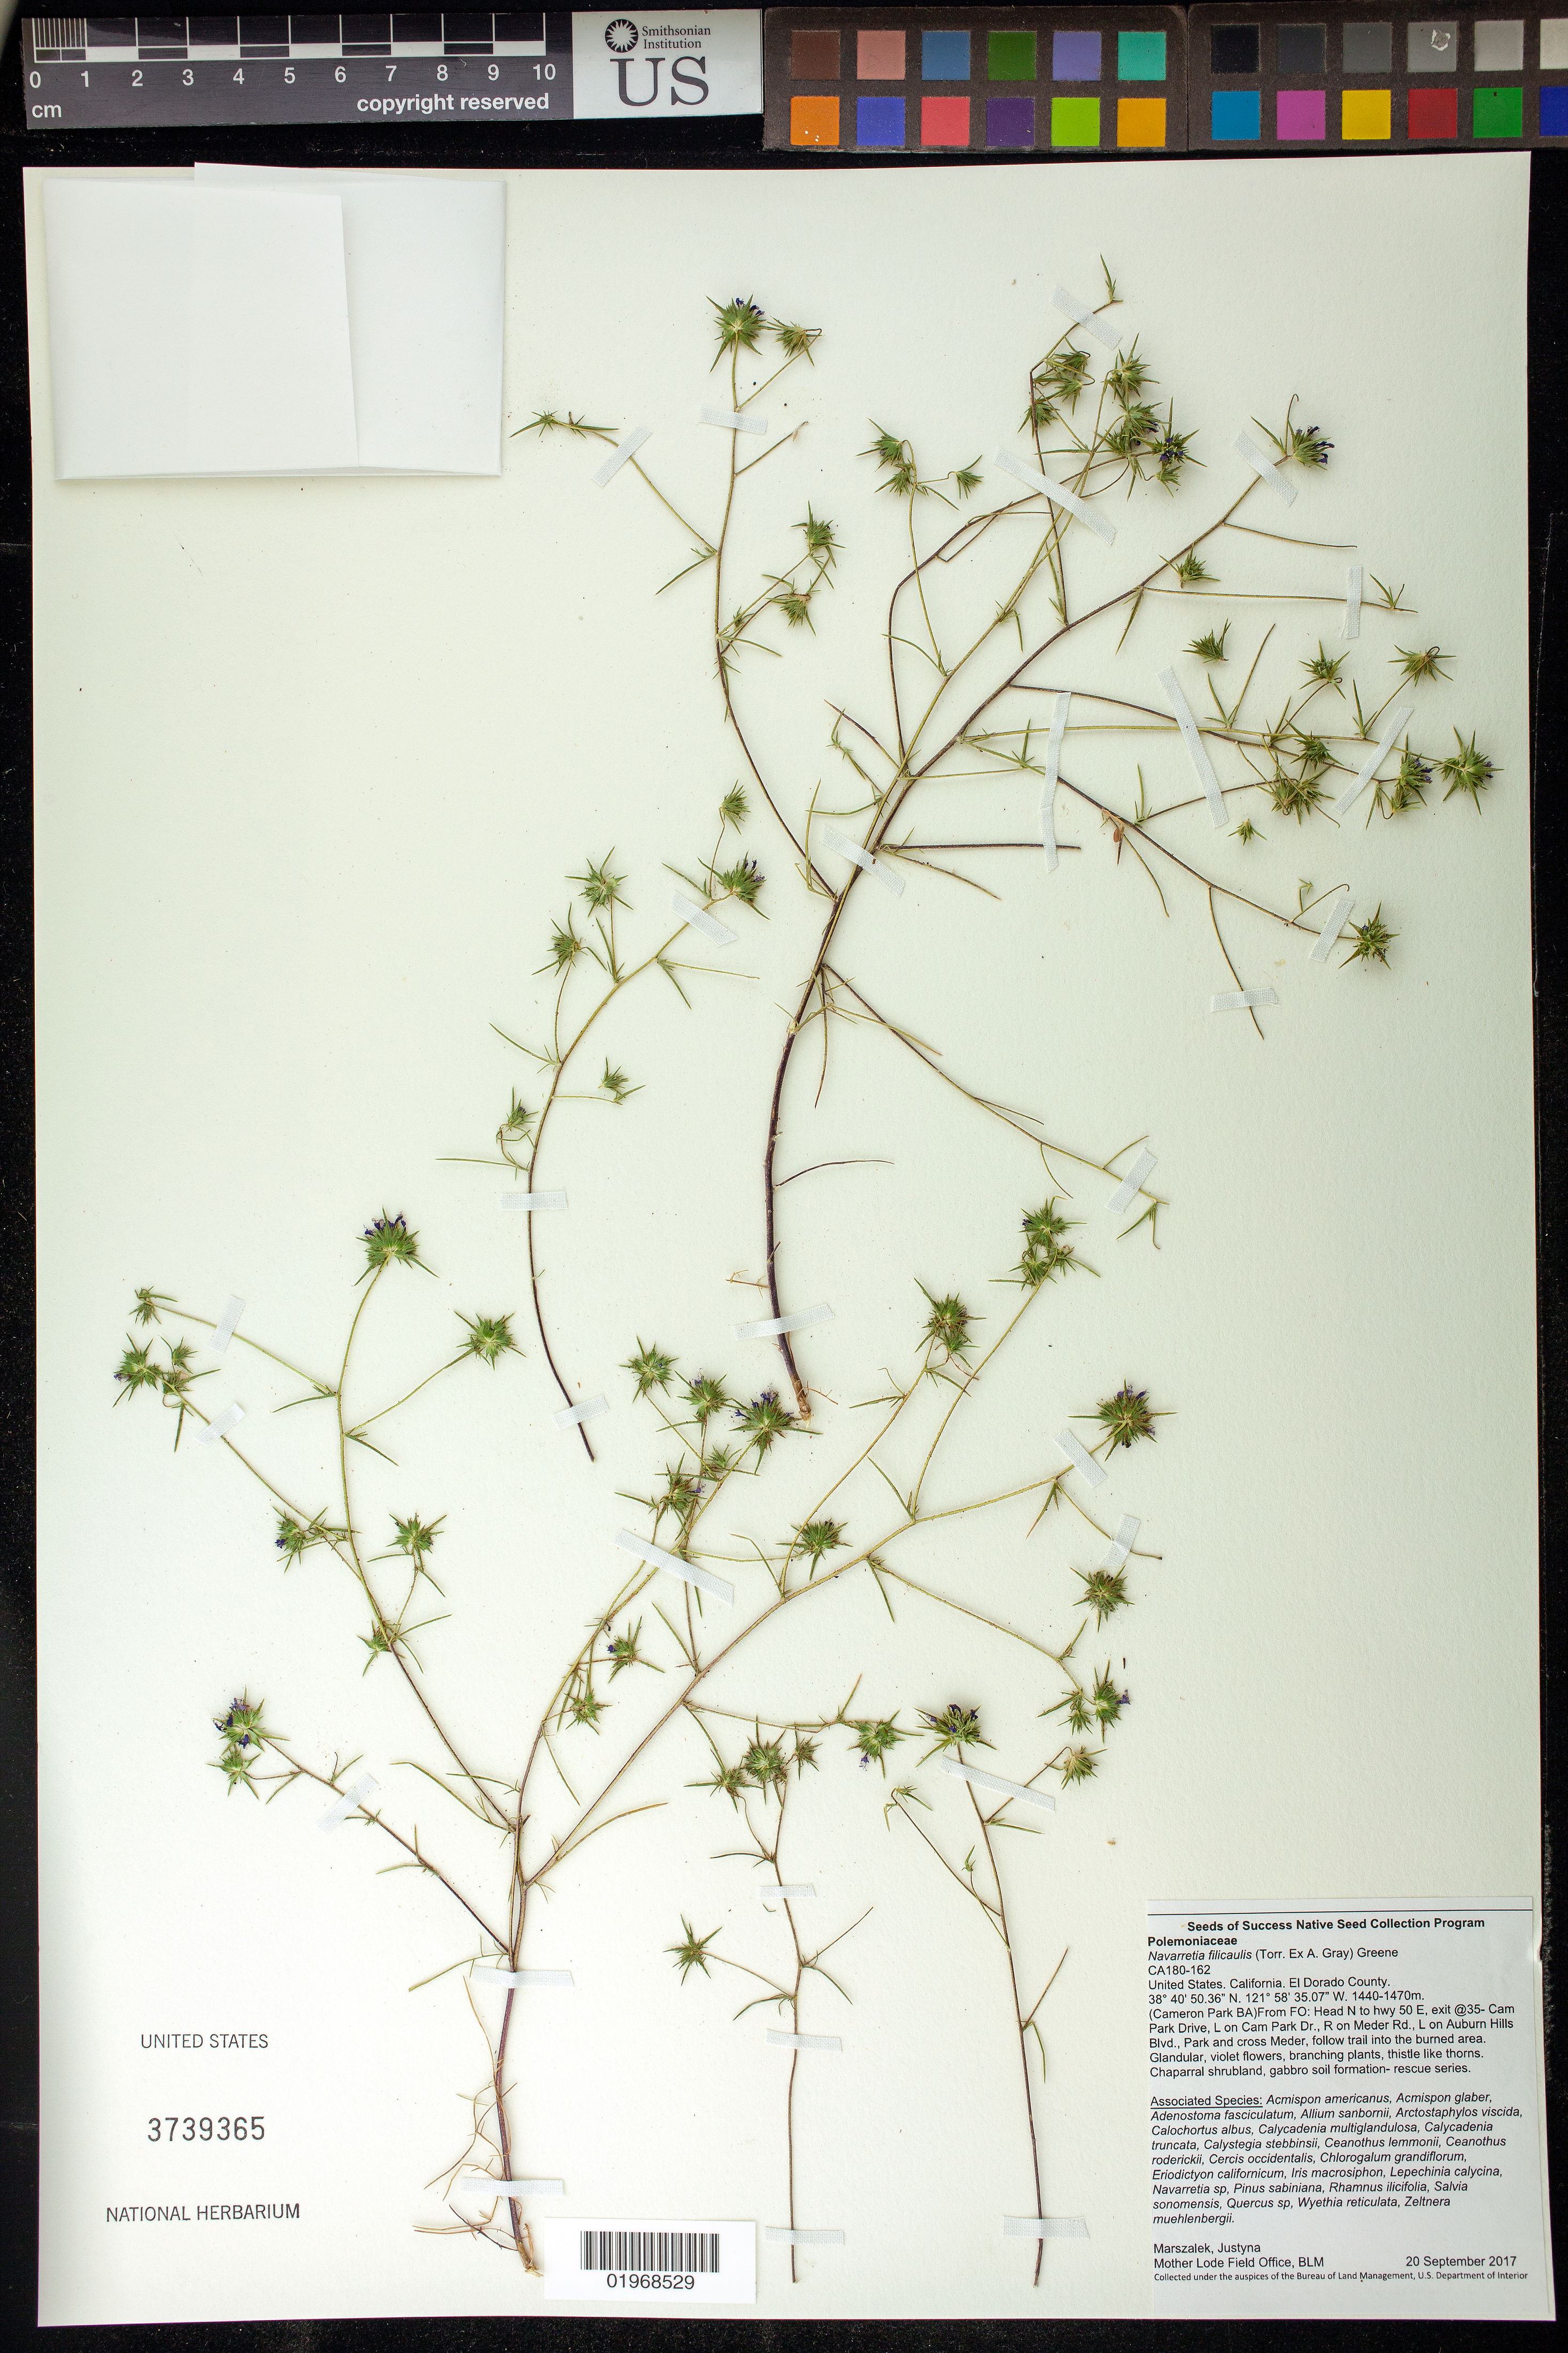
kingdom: Plantae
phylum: Tracheophyta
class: Magnoliopsida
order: Ericales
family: Polemoniaceae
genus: Navarretia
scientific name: Navarretia filicaulis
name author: (Torr. ex A. Gray) S.W. Greene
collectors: J. Marszalek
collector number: CA180-162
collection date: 2017-09-20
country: United States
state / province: California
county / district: Sacramento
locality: L on Auburn Hills Blvd, cross Meder, trail to burned area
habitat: Chaparral shrubland, gabbro soil formation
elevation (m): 1440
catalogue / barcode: US 3739365